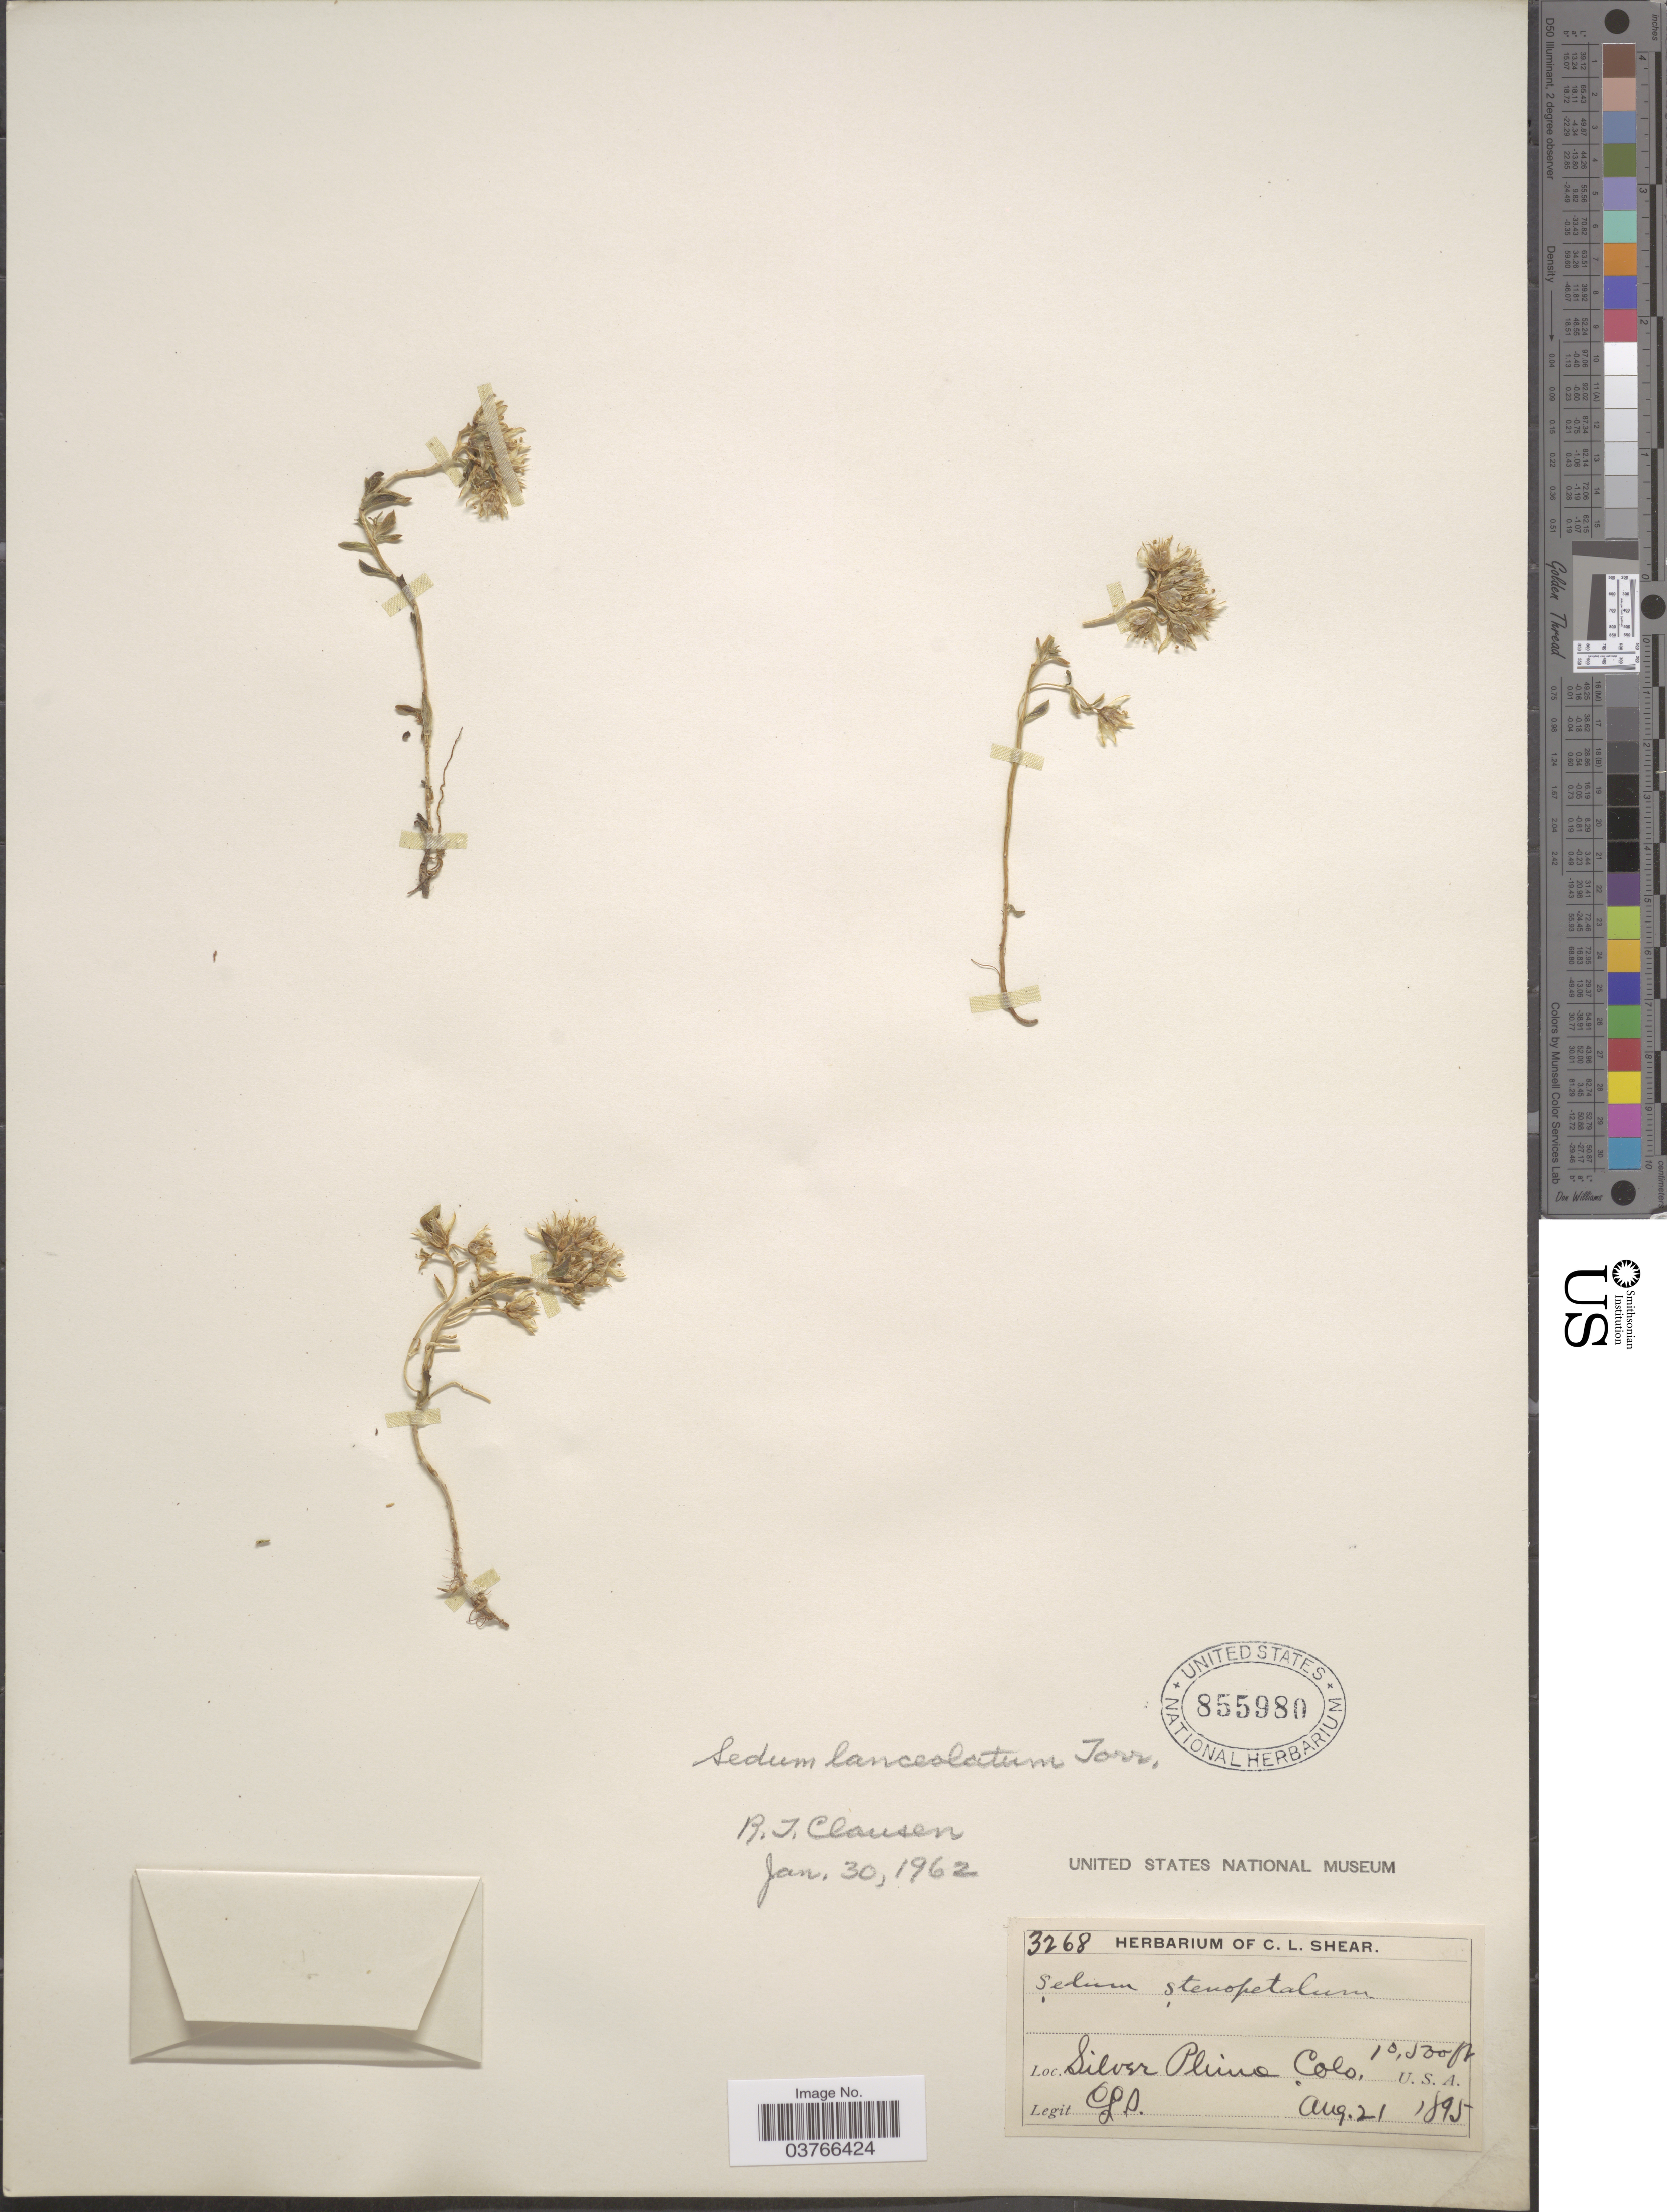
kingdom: Plantae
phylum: Tracheophyta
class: Magnoliopsida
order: Saxifragales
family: Crassulaceae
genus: Sedum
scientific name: Sedum lanceolatum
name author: Torr.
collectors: C. L. Shear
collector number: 3268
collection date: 1895-08-21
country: United States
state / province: Colorado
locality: Silver Plume.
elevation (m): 3200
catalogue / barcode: US 855980